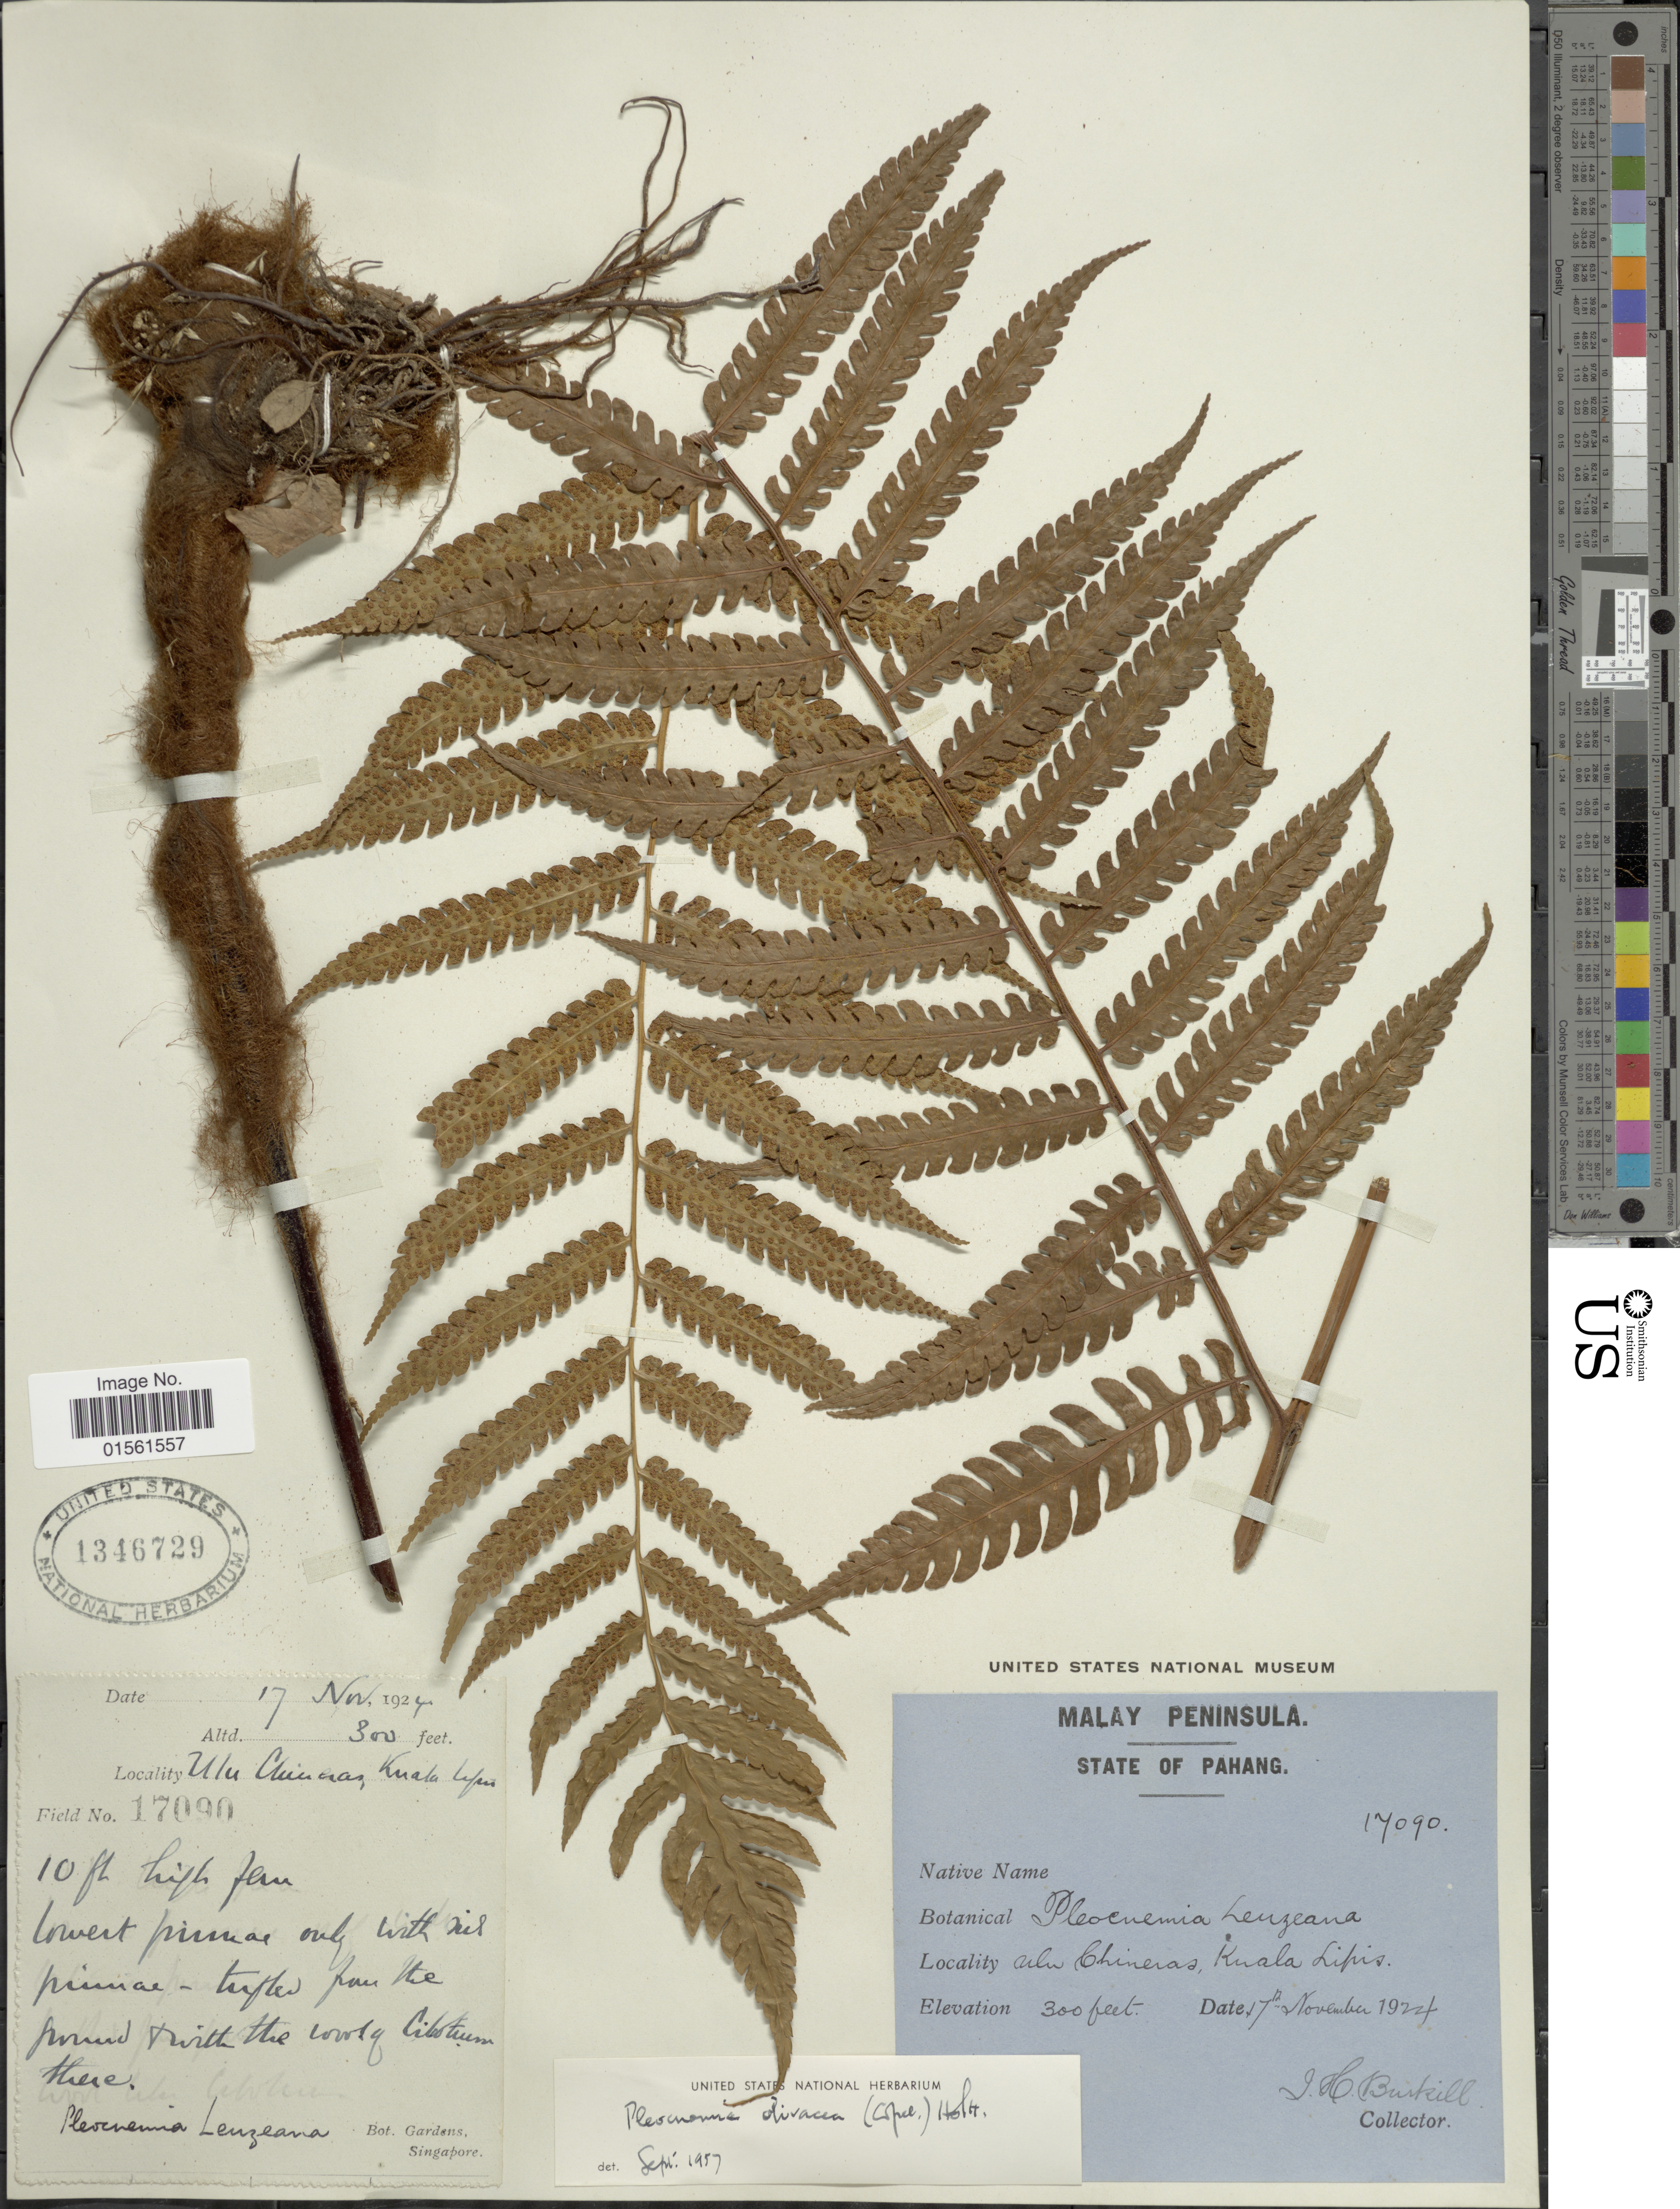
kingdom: Plantae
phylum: Tracheophyta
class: Polypodiopsida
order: Polypodiales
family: Dryopteridaceae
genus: Pleocnemia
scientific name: Pleocnemia olivacea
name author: (Copel.) Holttum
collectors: J. Burkill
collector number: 17090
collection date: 1924-11-17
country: Malaysia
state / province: Pahang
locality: Pahang, Ulu Chineras, Kuala Lipis.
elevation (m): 91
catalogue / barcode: US 1346729